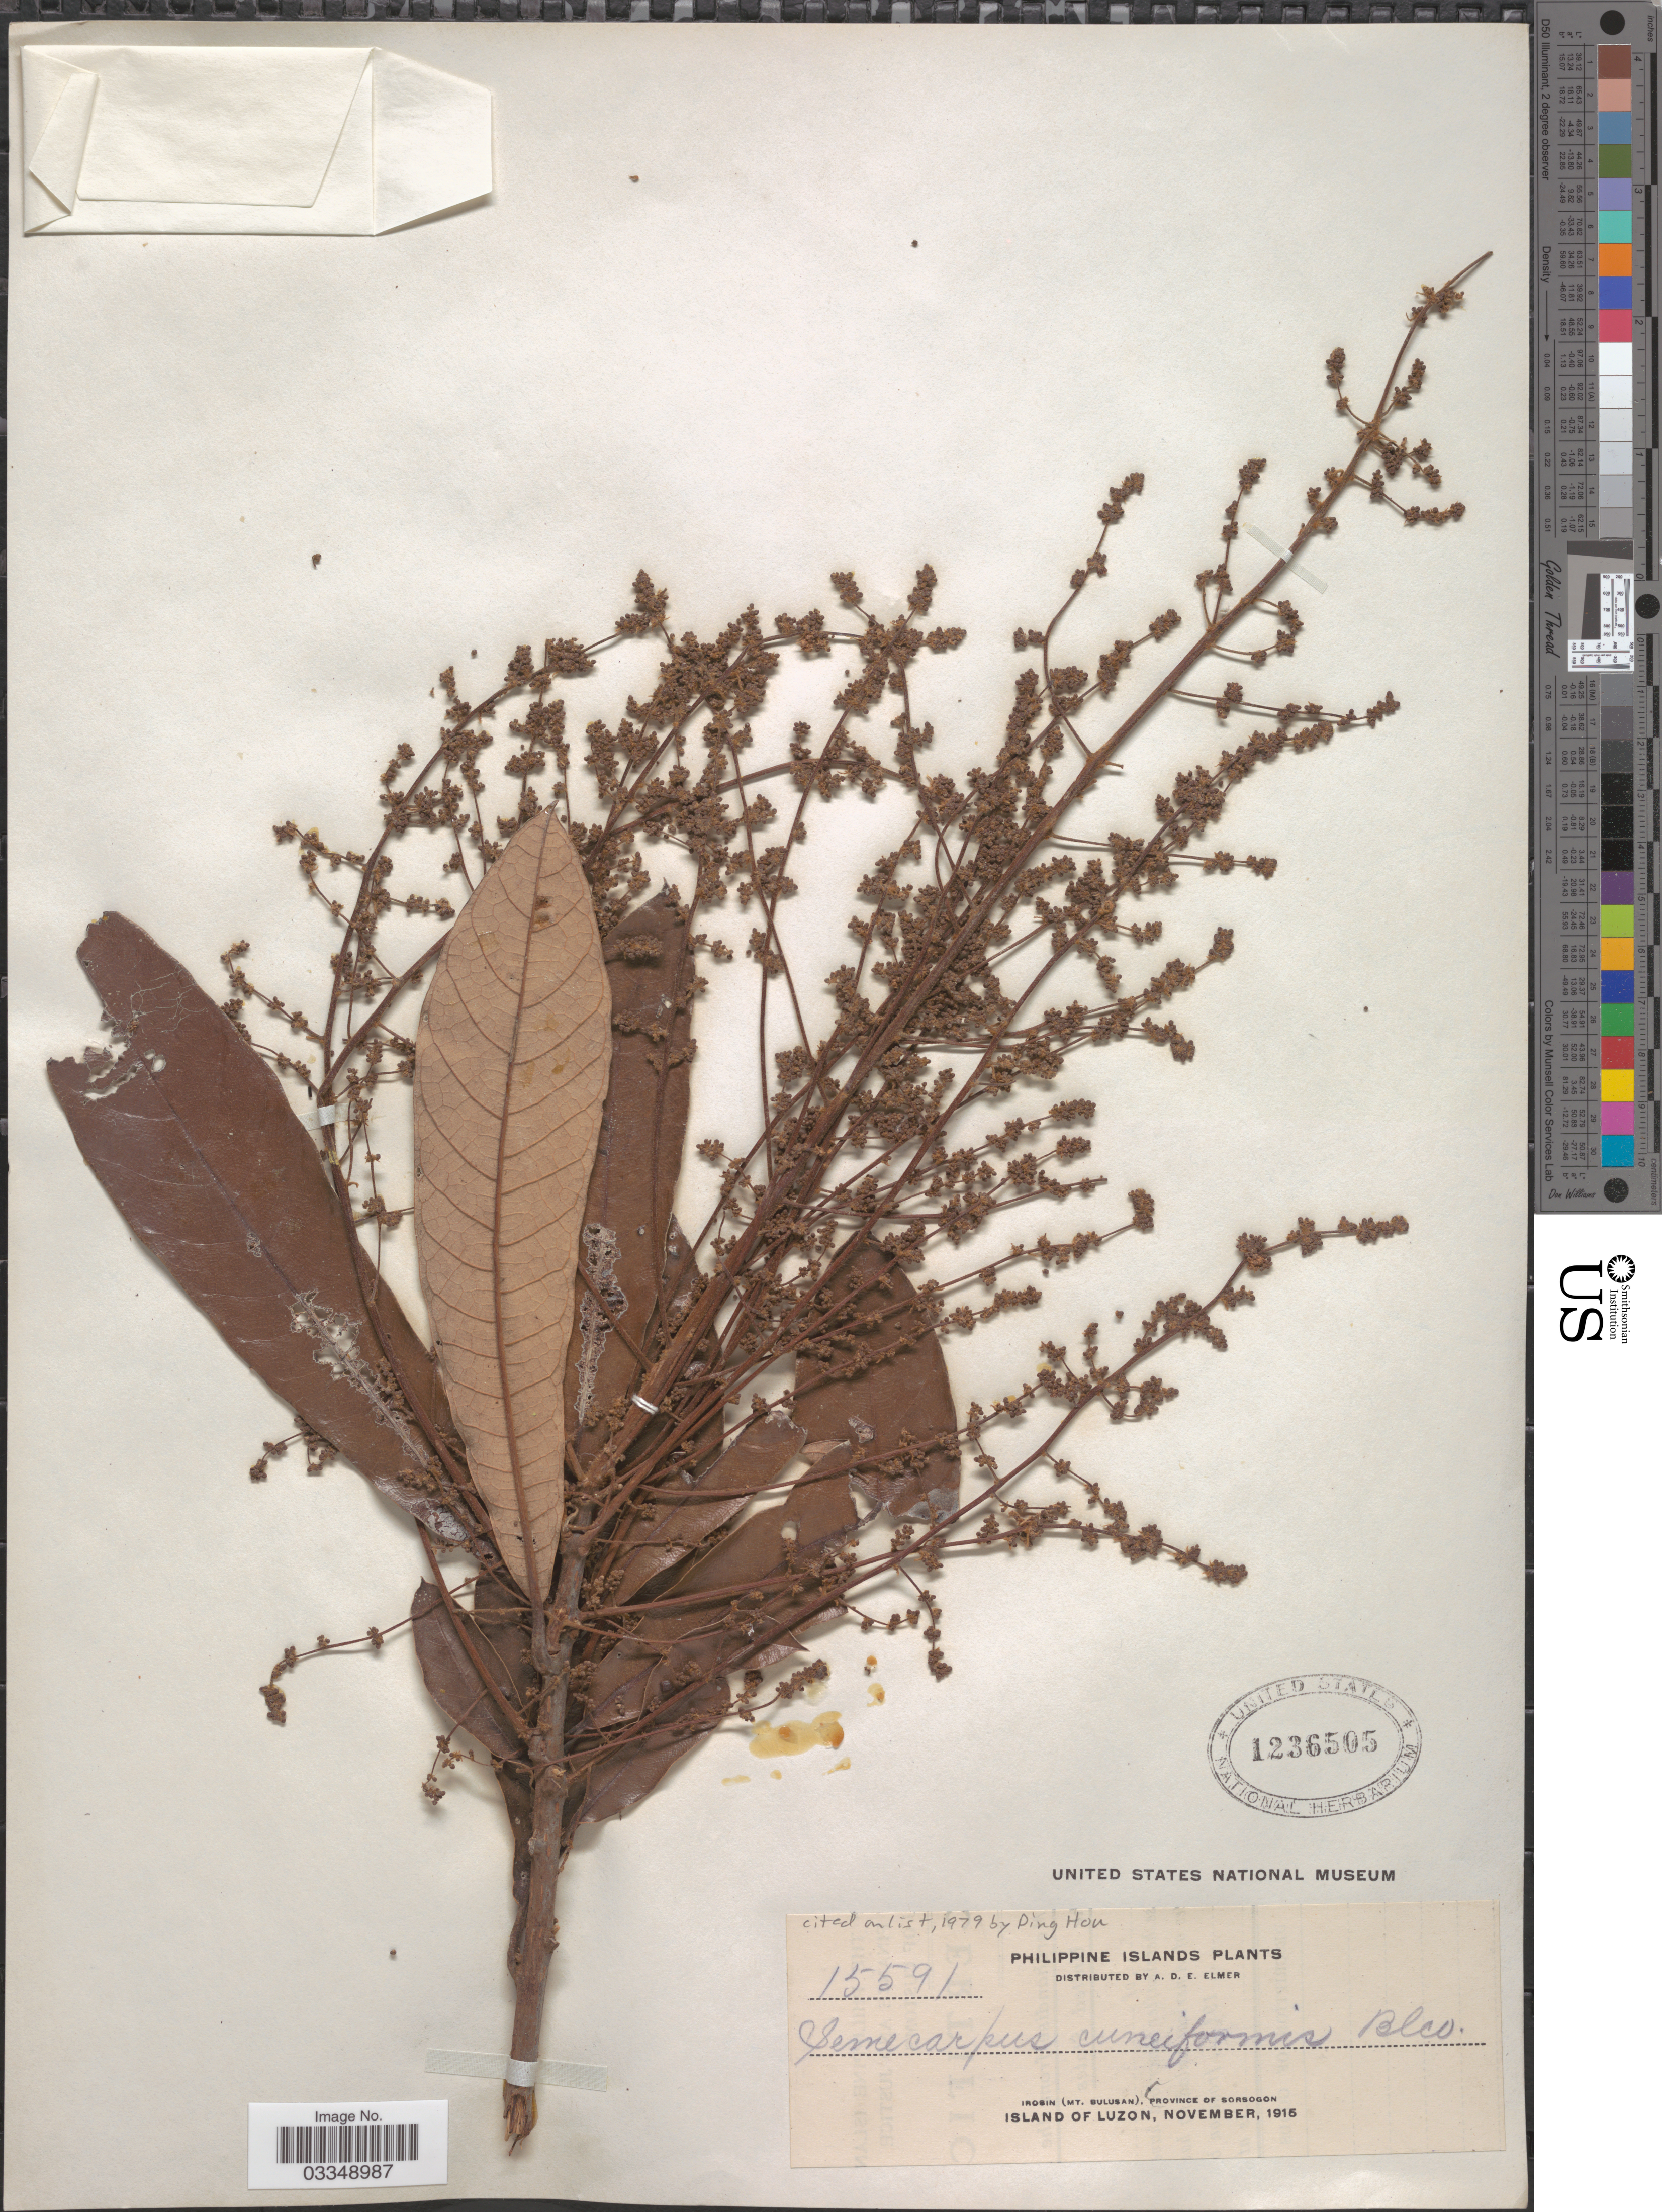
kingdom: Plantae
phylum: Tracheophyta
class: Magnoliopsida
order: Sapindales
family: Anacardiaceae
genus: Semecarpus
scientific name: Semecarpus cuneiformis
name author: Blanco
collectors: A. D. E. Elmer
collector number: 15591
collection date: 1915-11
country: Philippines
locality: Philippine Islands. Irosin (Mt. Bulusan), Province of Sorsogon. Island of Luzon.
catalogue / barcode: US 1236505